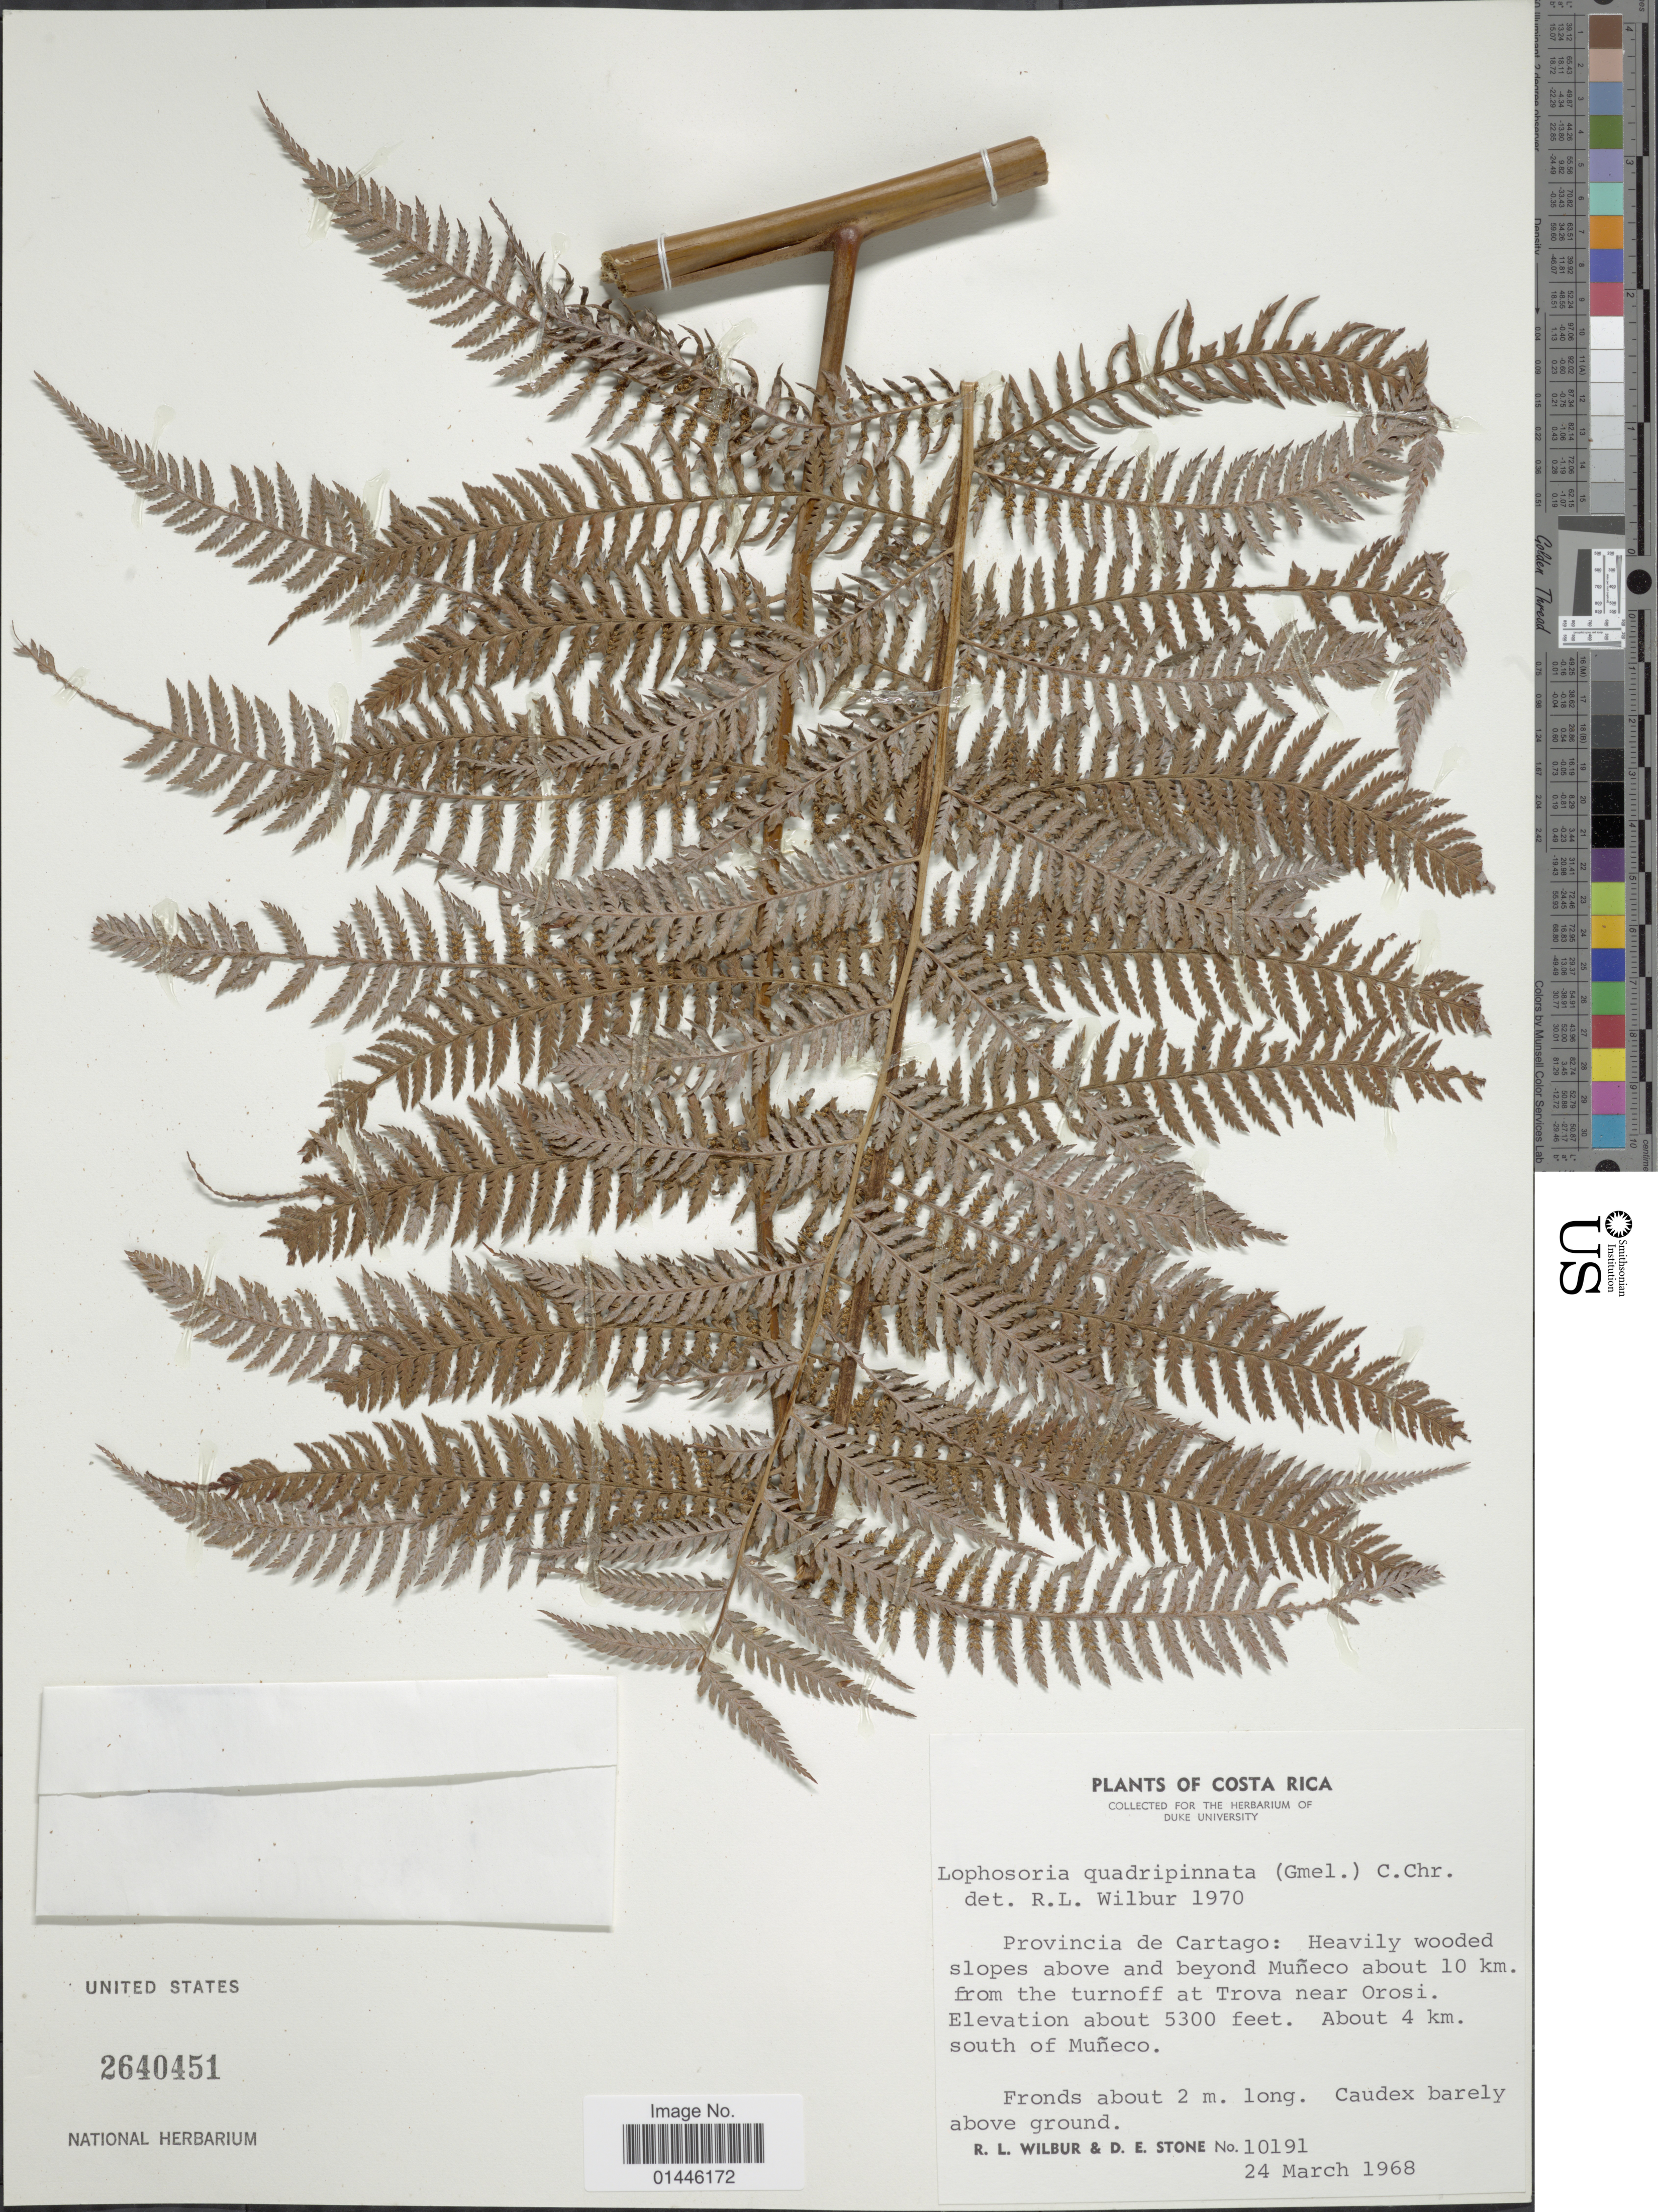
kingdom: Plantae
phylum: Tracheophyta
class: Polypodiopsida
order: Cyatheales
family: Dicksoniaceae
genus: Lophosoria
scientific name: Lophosoria quadripinnata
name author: (J.F. Gmel.) C. Chr.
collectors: R. L. Wilbur & D. E. Stone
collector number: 10191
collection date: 1968-03-24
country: Costa Rica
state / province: Cartago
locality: Above and beyond Muñeco about 10 km. from the turnoff at Trova near Orosi. About 4 km. south of Muñeco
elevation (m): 1615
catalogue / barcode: US 2640451